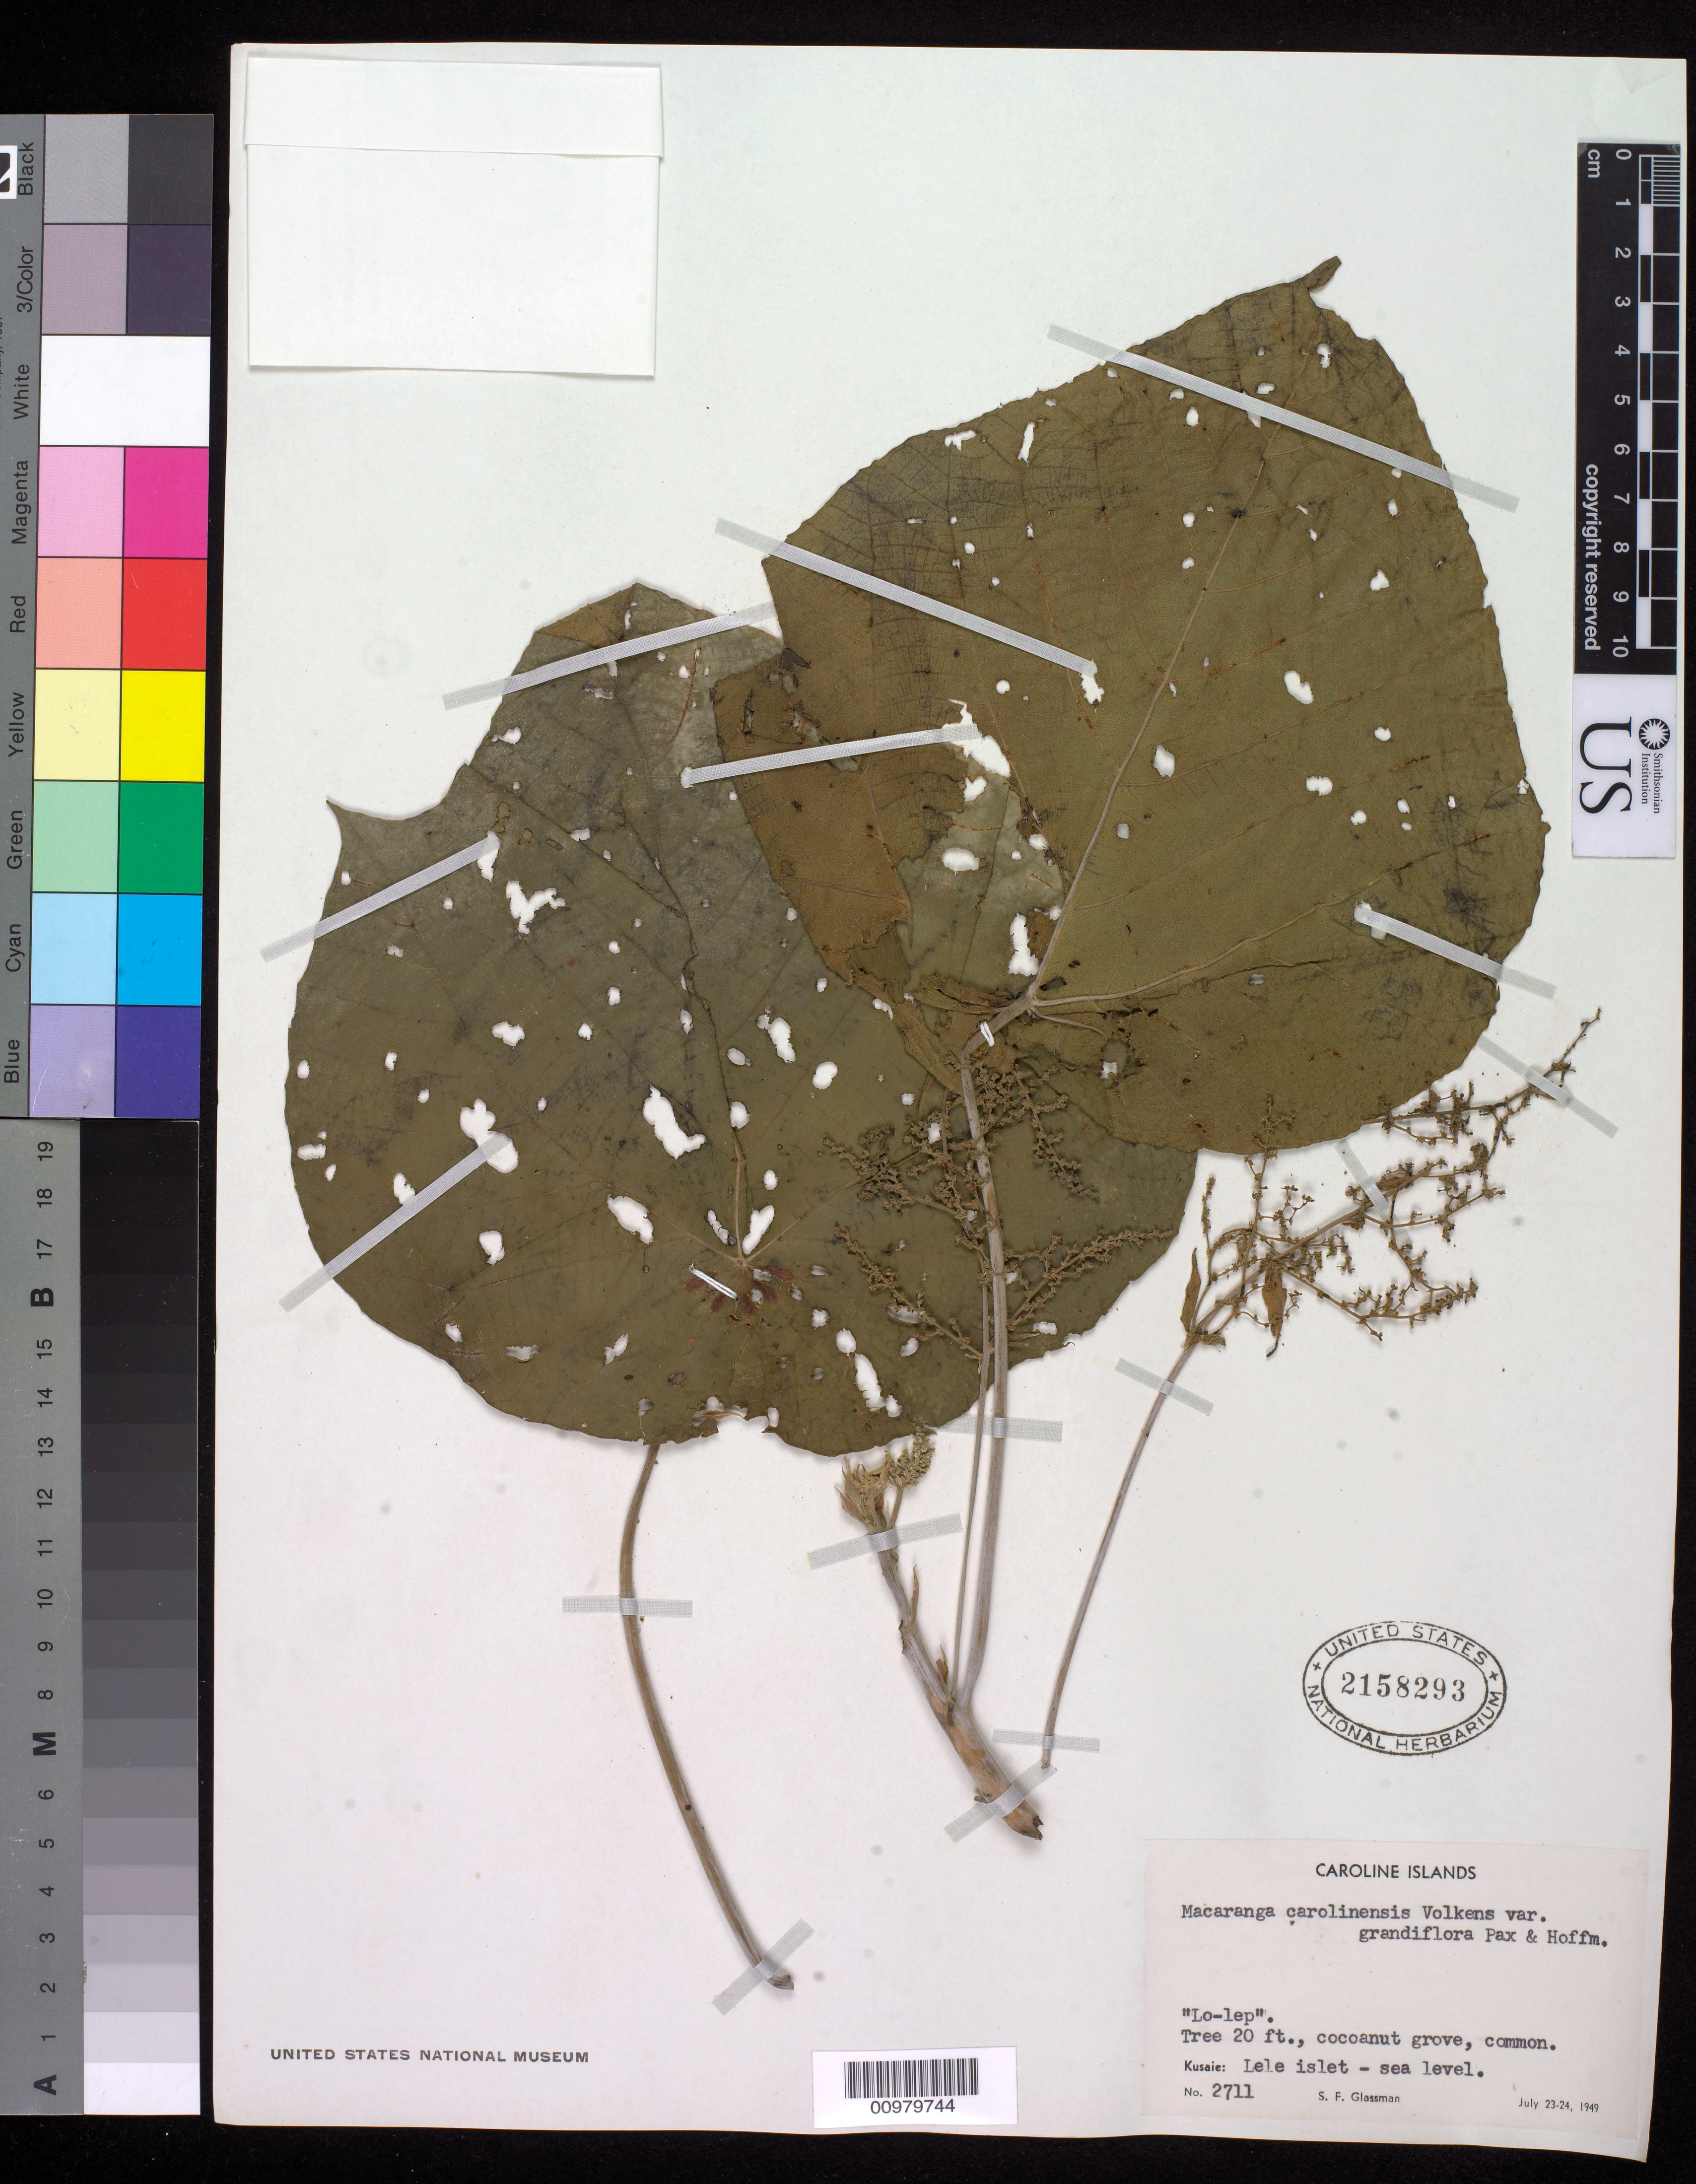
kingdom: Plantae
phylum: Tracheophyta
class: Magnoliopsida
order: Malpighiales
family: Euphorbiaceae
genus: Macaranga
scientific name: Macaranga carolinensis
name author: Volkens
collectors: S. F. Glassman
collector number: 2711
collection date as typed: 23 Jul 1949 to 24 Jul 1949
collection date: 1949-07-23/1949-07-24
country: Kiribati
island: Kanton [Canton] Atoll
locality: Lele Island- sea level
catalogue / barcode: US 2158293